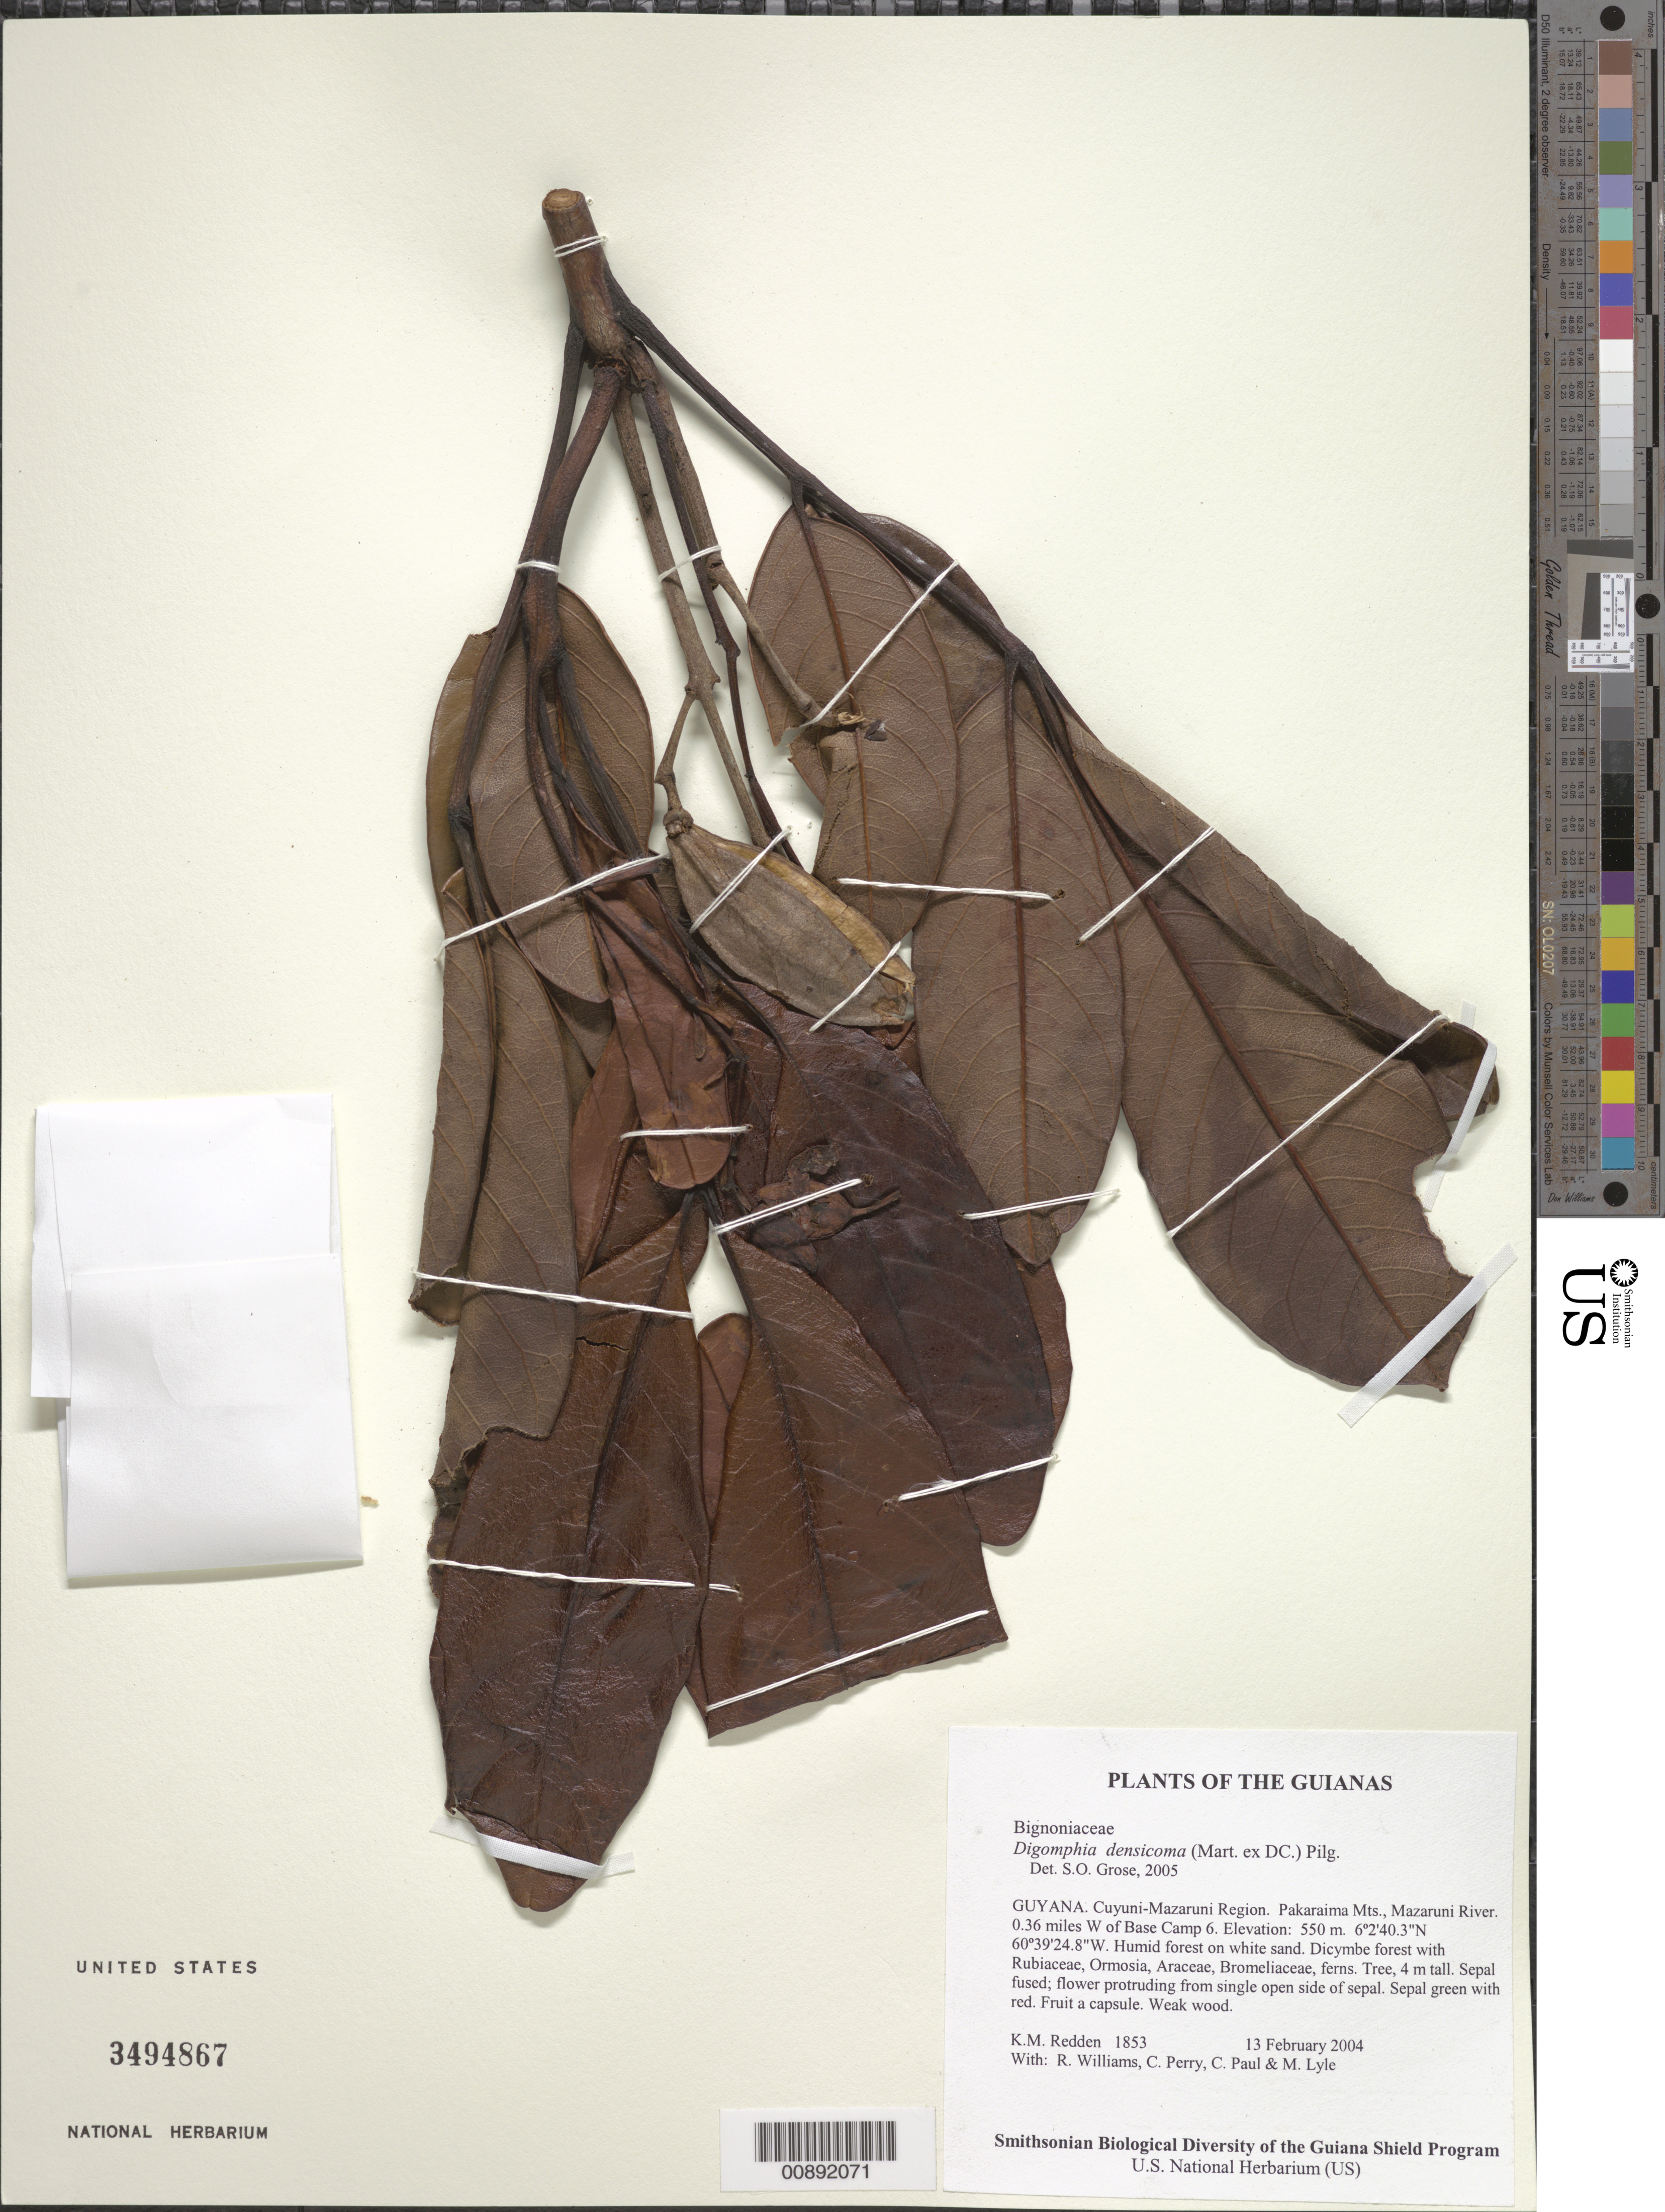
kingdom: Plantae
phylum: Tracheophyta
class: Magnoliopsida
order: Lamiales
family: Bignoniaceae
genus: Digomphia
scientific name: Digomphia densicoma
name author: (Mart. ex DC.) Pilg.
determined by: Grose, S. O.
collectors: K. M. Redden, R. Williams, C. Perry, C. Paul & M. Lyle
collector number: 1853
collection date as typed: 13 February 2004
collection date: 2004-02-13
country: Guyana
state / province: Cuyuni-Mazaruni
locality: Pakaraima Mts., Mazaruni River. 0.36 miles W of Base Camp 6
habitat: Humid forest on white sand. Dicymbe forest with Rubiaceae, Ormosia, Araceae, Bromeliaceae, ferns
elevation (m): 550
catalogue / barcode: US 3494867